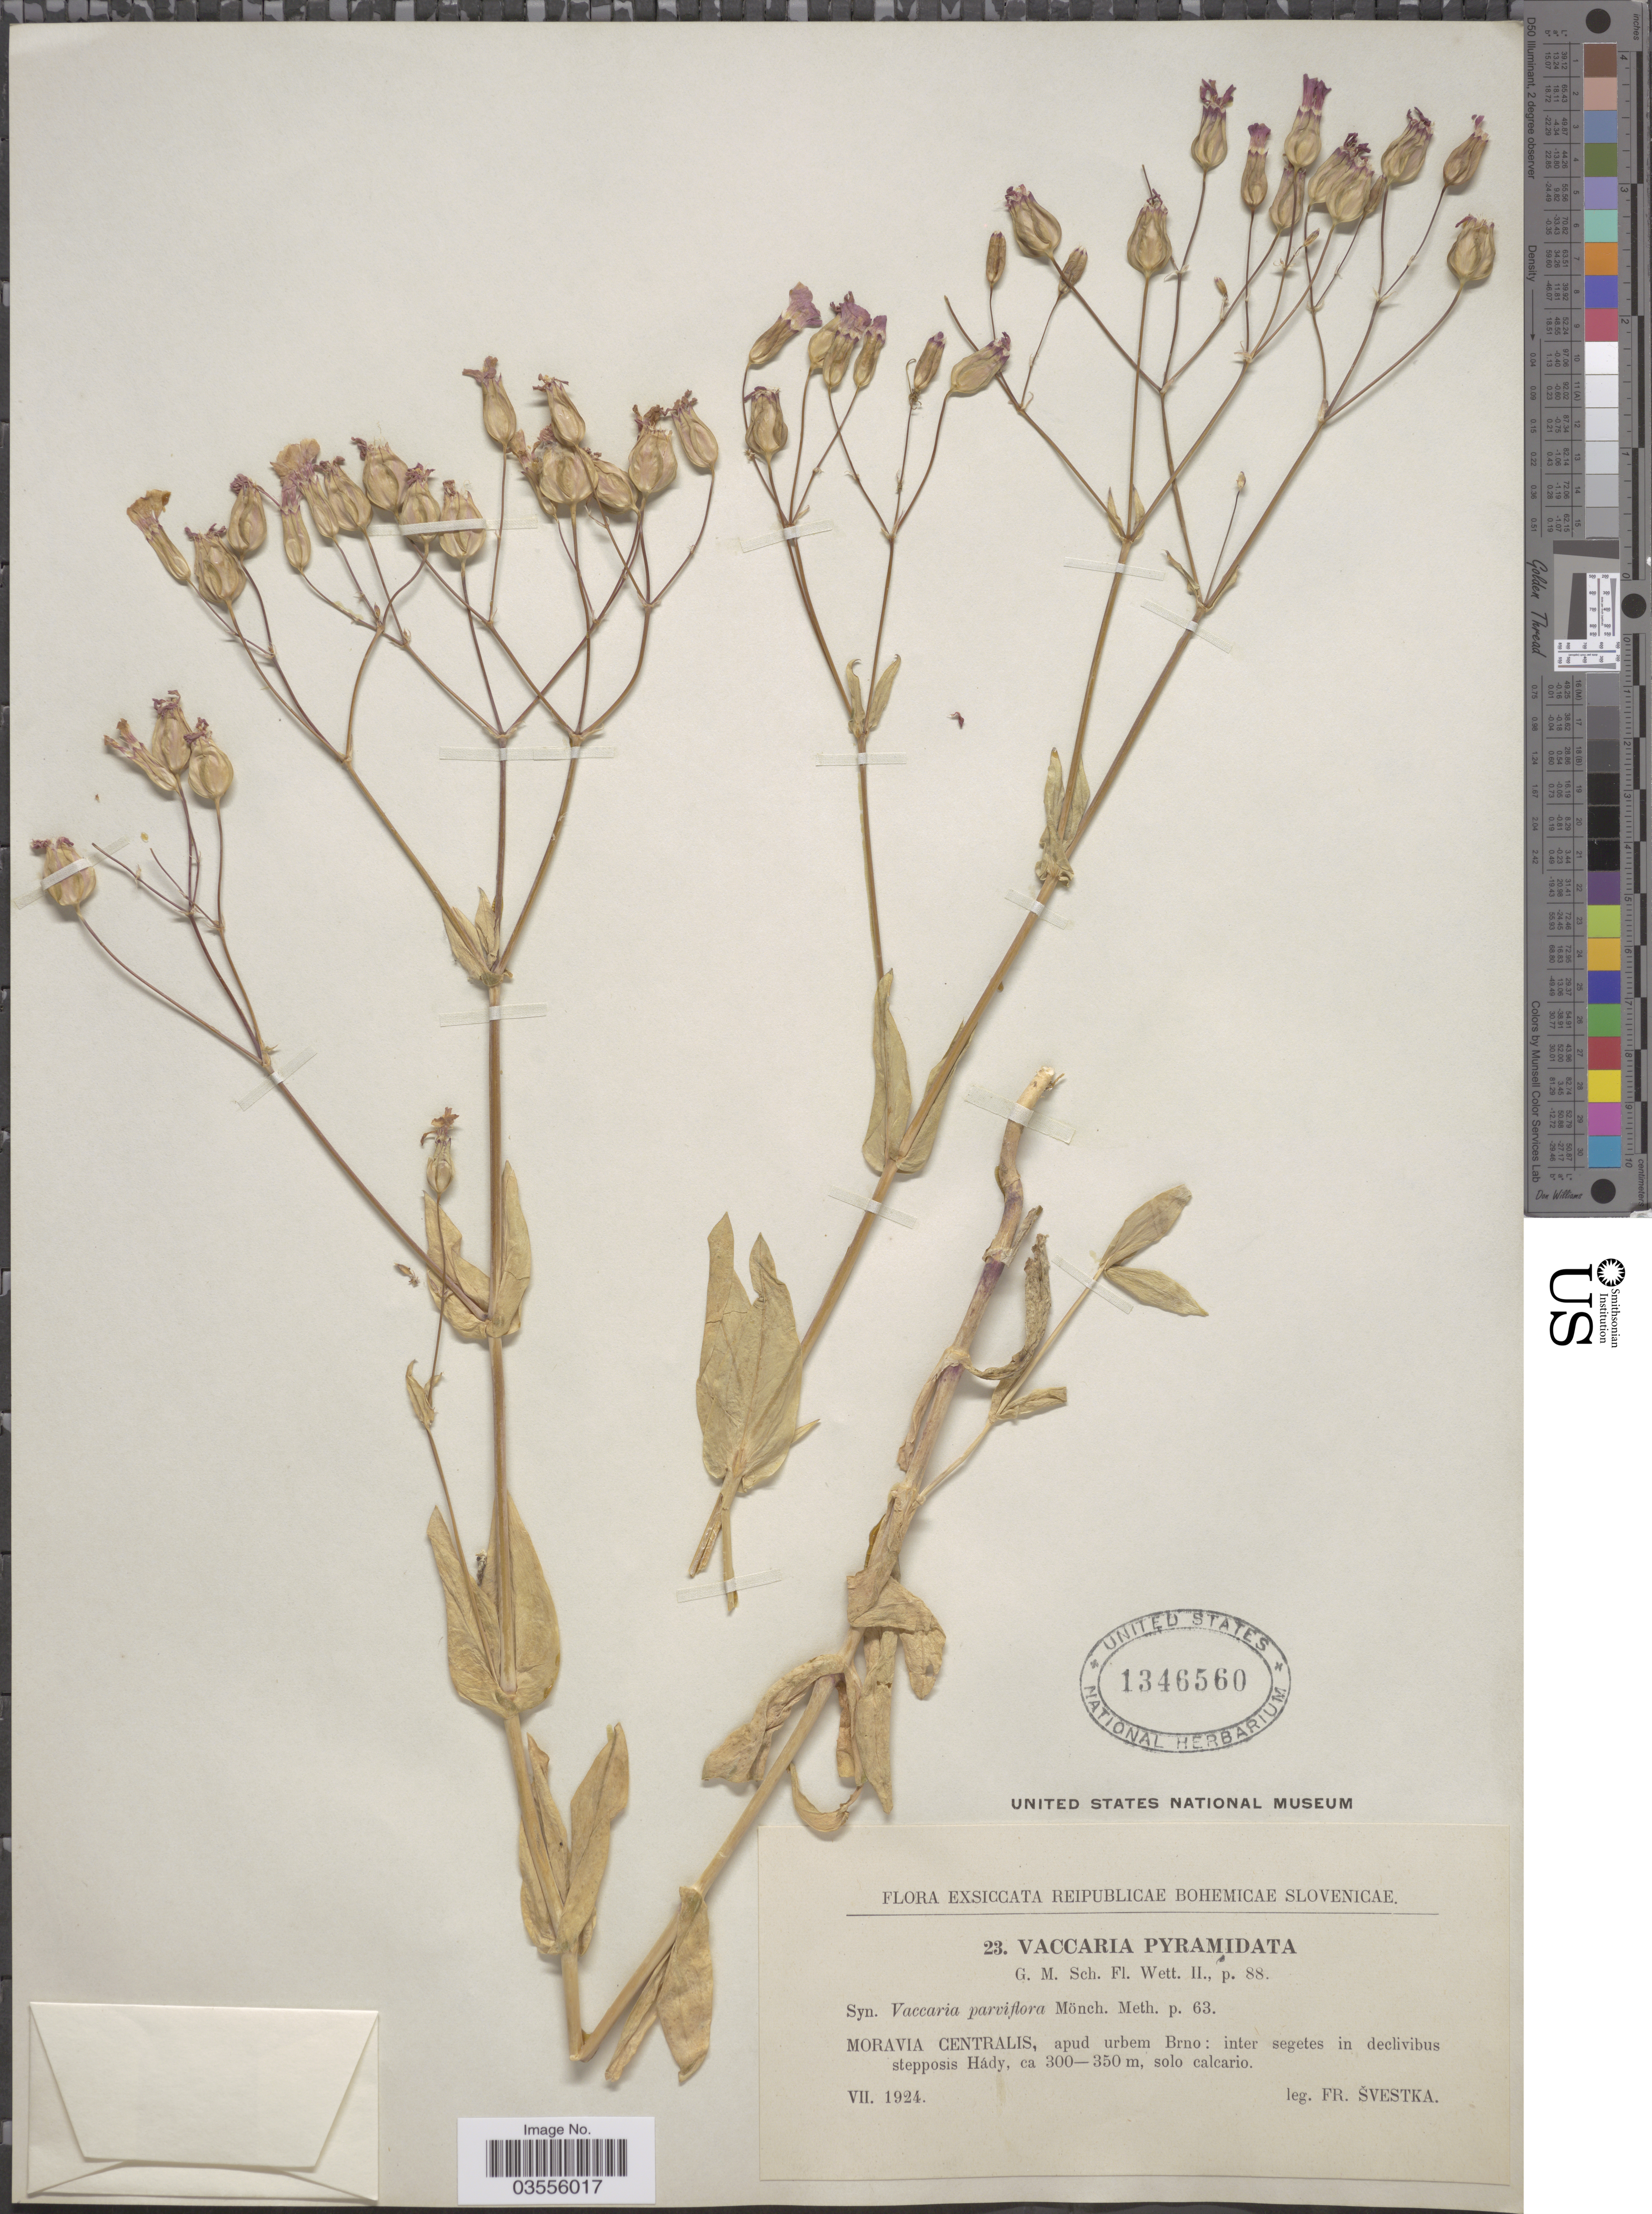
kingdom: Plantae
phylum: Tracheophyta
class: Magnoliopsida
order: Caryophyllales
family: Caryophyllaceae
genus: Gypsophila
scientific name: Gypsophila vaccaria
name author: (L.) Sm.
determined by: Strong, M. T., (US), Smithsonian Institution - National Museum of Natural History (UNITED STATES)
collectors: F. Svestka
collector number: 23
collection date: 1924-07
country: Czechia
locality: Reipublicae Bohemicae Slovenicae. Moravia Centralis, apud urbem Brno: inter segetes in declivibus stepposis Hády.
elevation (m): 300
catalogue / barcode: US 1346560